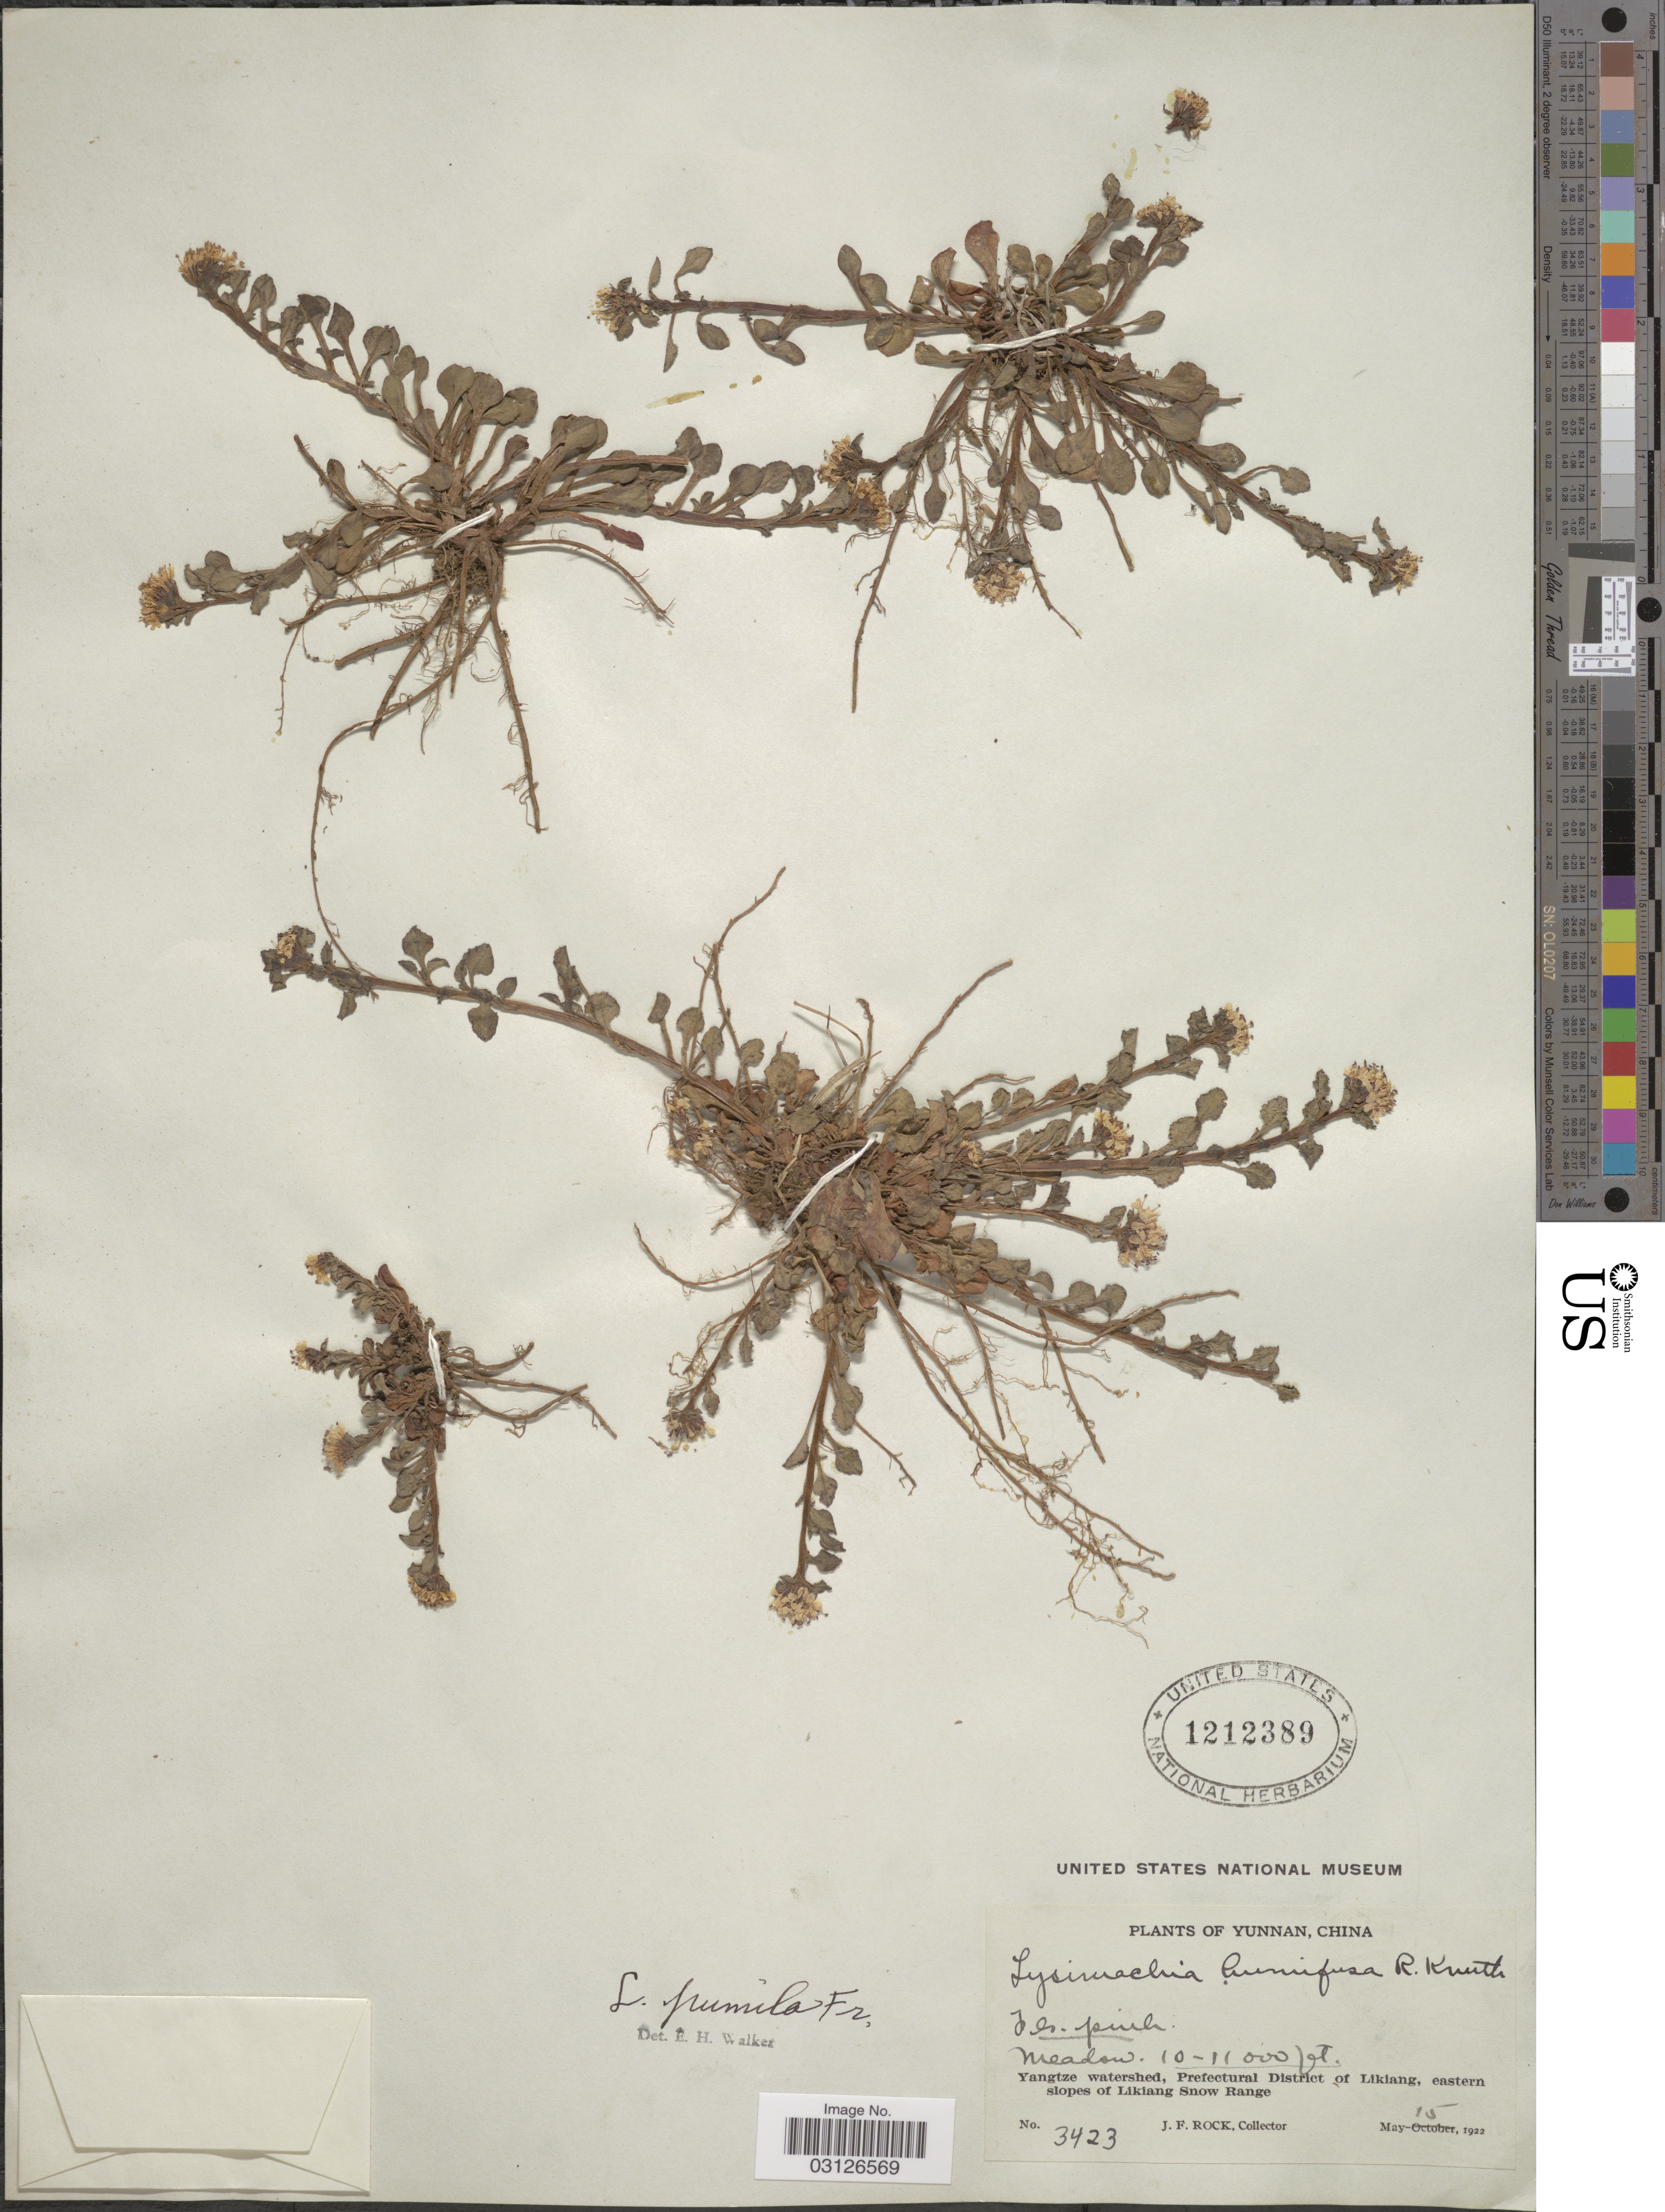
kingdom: Plantae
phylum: Tracheophyta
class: Magnoliopsida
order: Ericales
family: Primulaceae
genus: Lysimachia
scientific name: Lysimachia pumila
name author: (Baudo) Franch.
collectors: J. Rock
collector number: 3423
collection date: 1922-05-15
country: China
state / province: Yunnan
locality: Yangtze watershed, Prefectural District of Likiang, eastern slopes of Likiang Snow Range.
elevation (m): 3048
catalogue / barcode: US 1212389